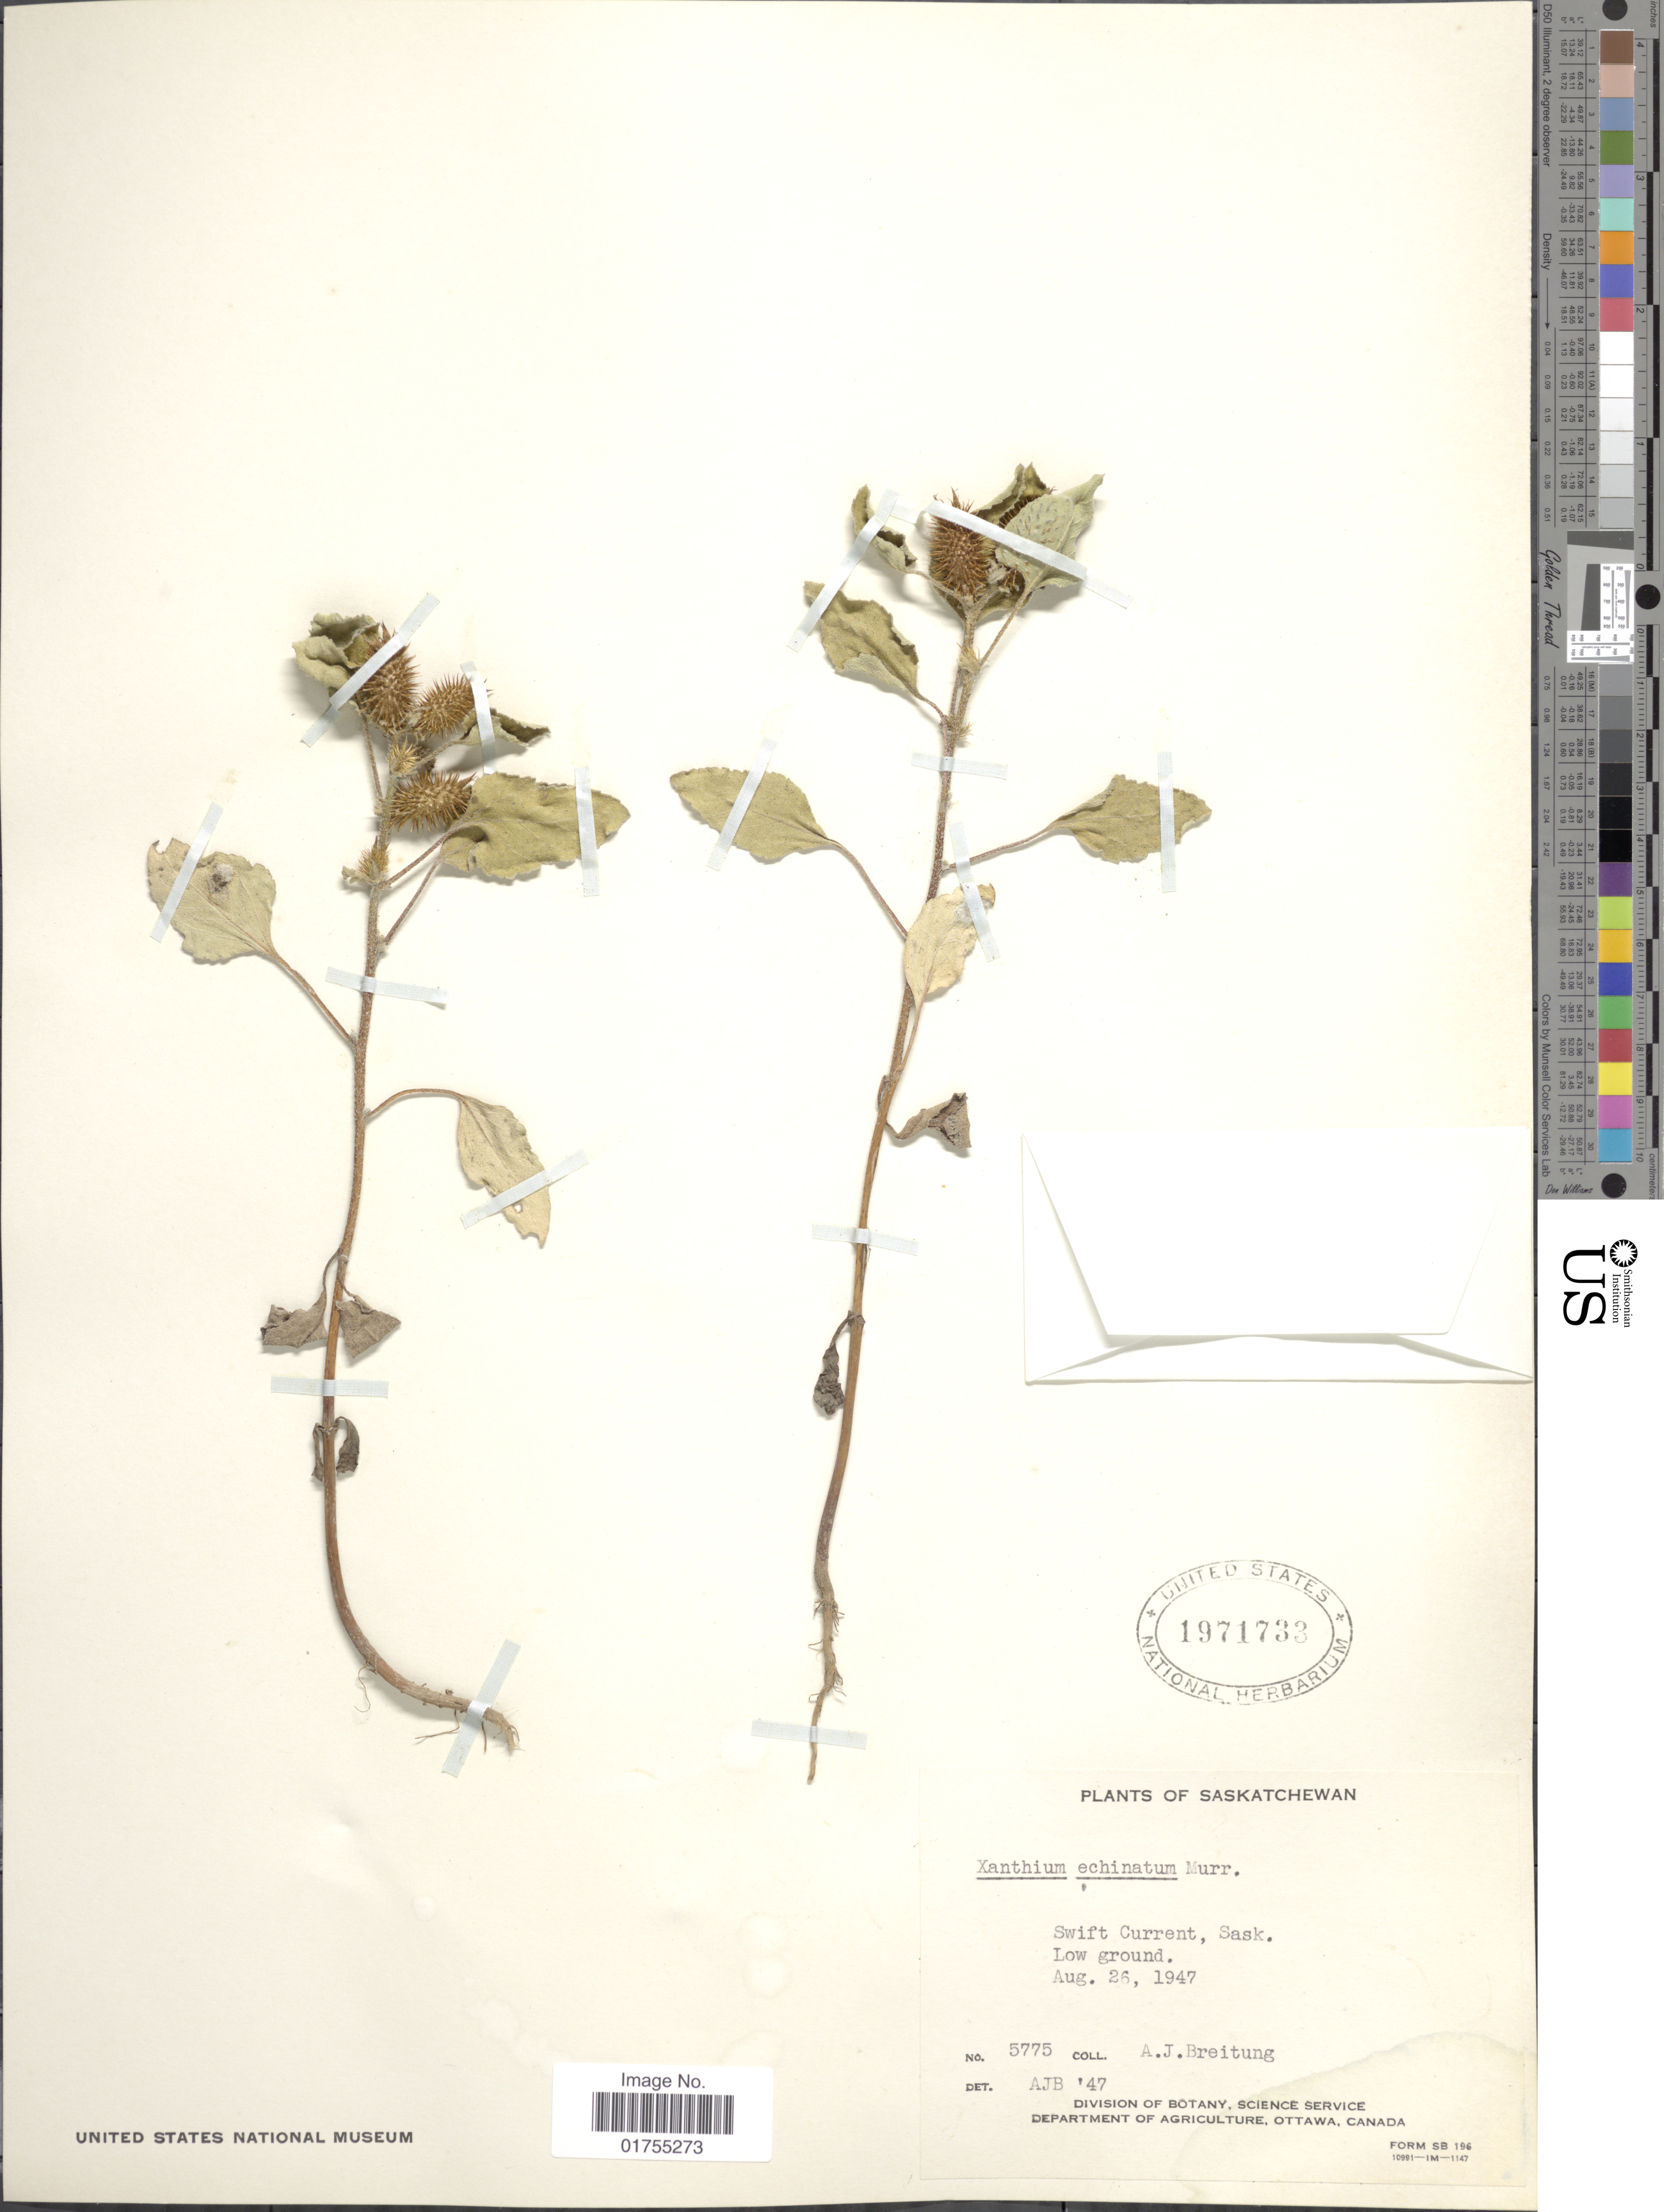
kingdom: Plantae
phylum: Tracheophyta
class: Magnoliopsida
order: Asterales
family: Asteraceae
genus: Xanthium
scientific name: Xanthium strumarium var. canadense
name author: (Mill.) Torr. & A. Gray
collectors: A. Breitung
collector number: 5775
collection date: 1947-08-26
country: Canada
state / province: Saskatchewan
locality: Swift Current, Sask., Low ground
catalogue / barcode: US 1971733